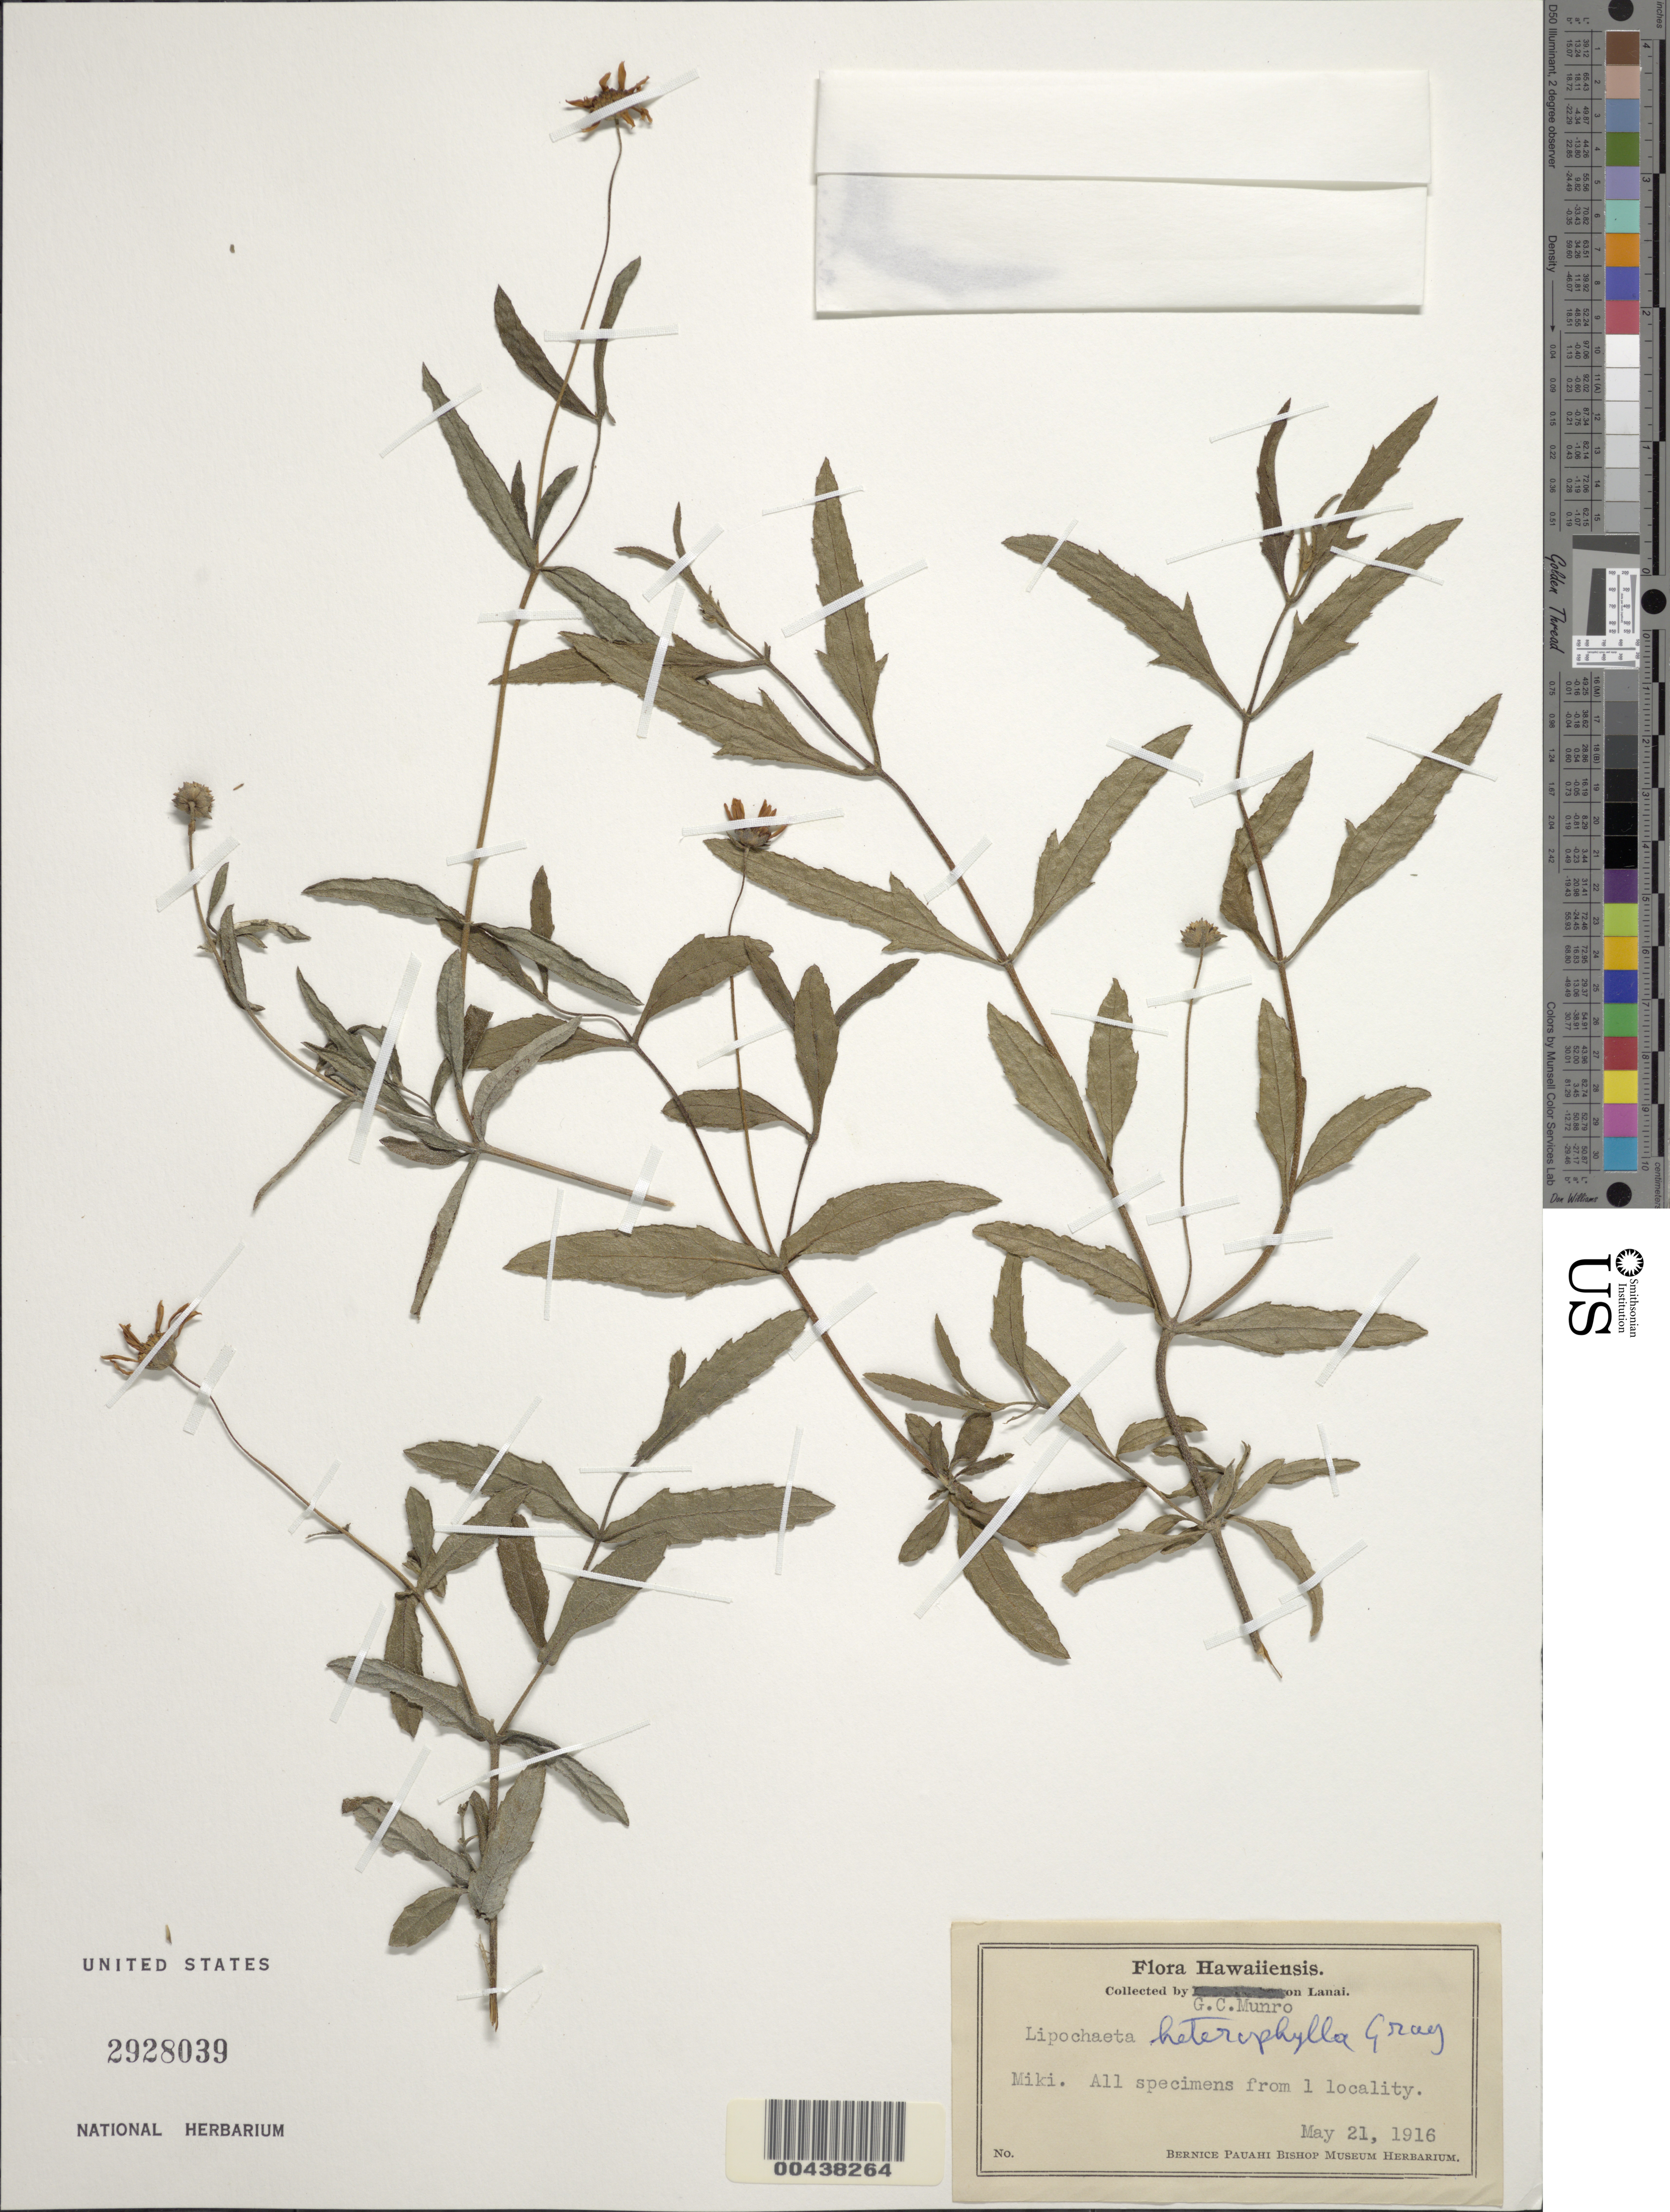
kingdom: Plantae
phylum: Tracheophyta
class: Magnoliopsida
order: Asterales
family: Asteraceae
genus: Lipochaeta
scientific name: Lipochaeta heterophylla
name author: A. Gray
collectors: G. C. Munro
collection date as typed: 21 May 1916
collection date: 1916-05-21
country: United States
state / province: Hawaii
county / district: Maui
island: Lana'i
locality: Miki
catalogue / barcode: US 2928039